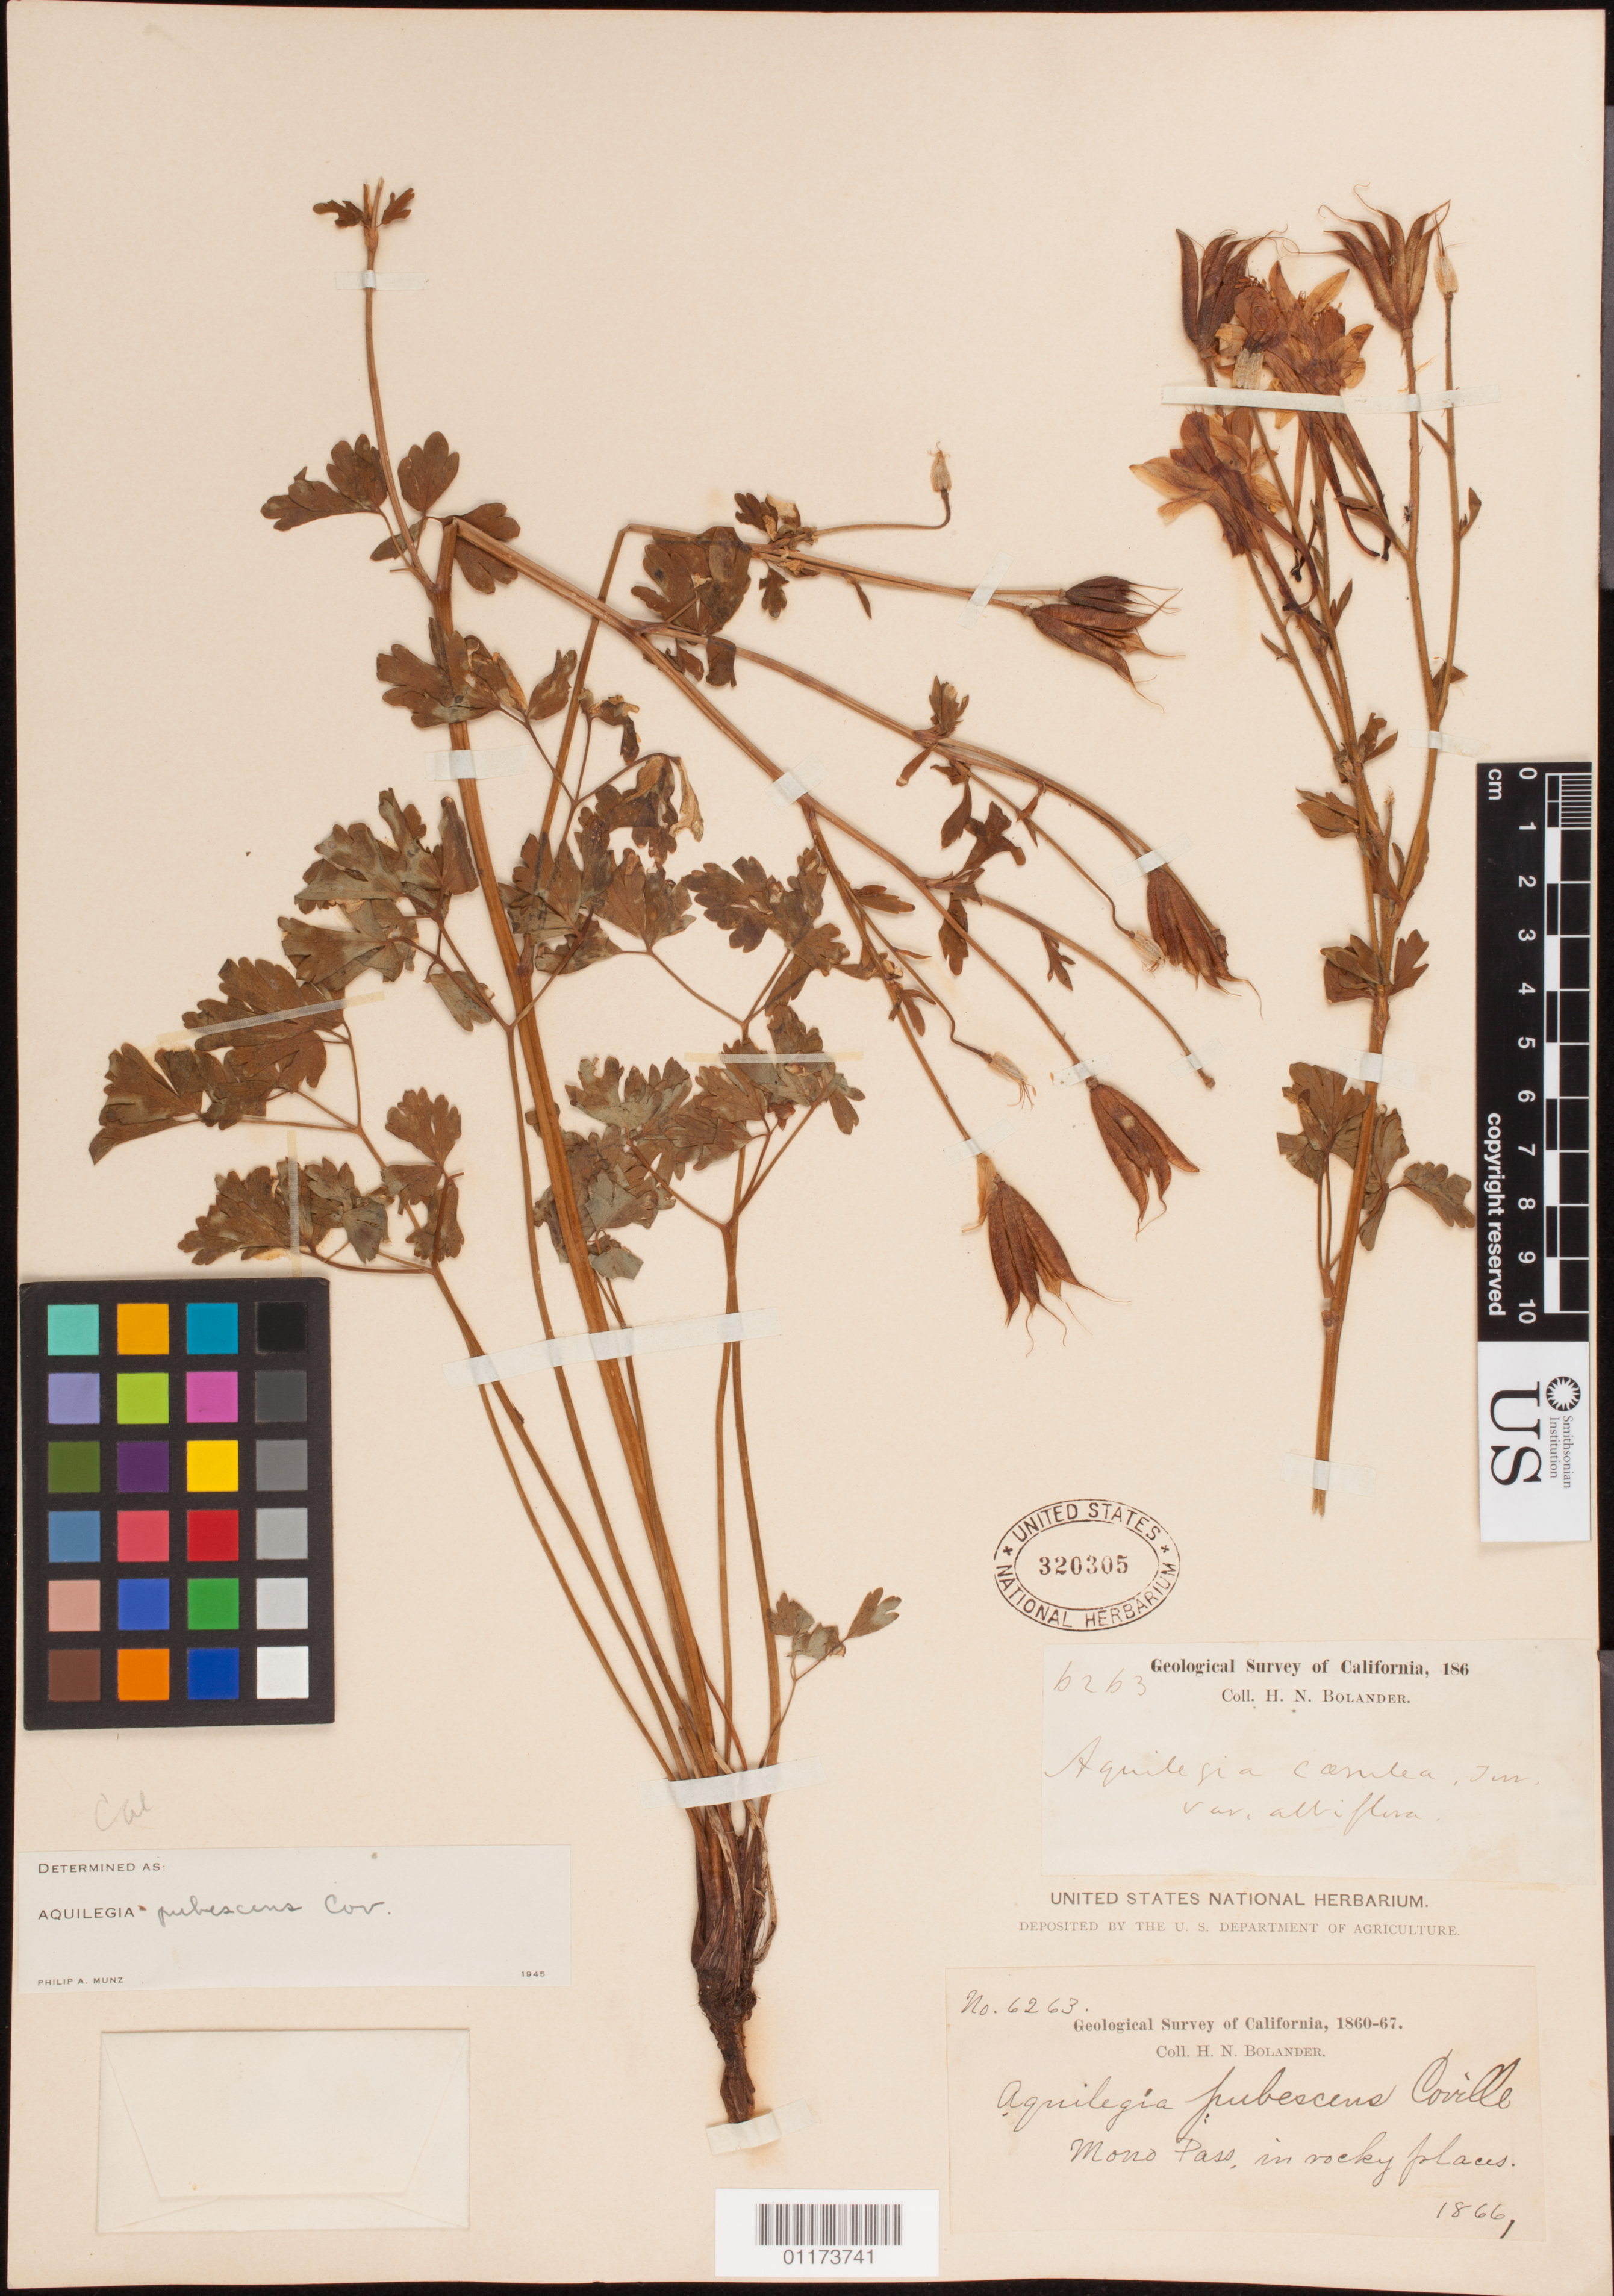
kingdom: Plantae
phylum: Tracheophyta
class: Magnoliopsida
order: Ranunculales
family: Ranunculaceae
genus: Aquilegia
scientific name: Aquilegia pubescens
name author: Coville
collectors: H. Bolander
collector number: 6263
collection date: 1866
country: United States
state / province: California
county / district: Mono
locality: Mono Pass.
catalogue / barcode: US 320305